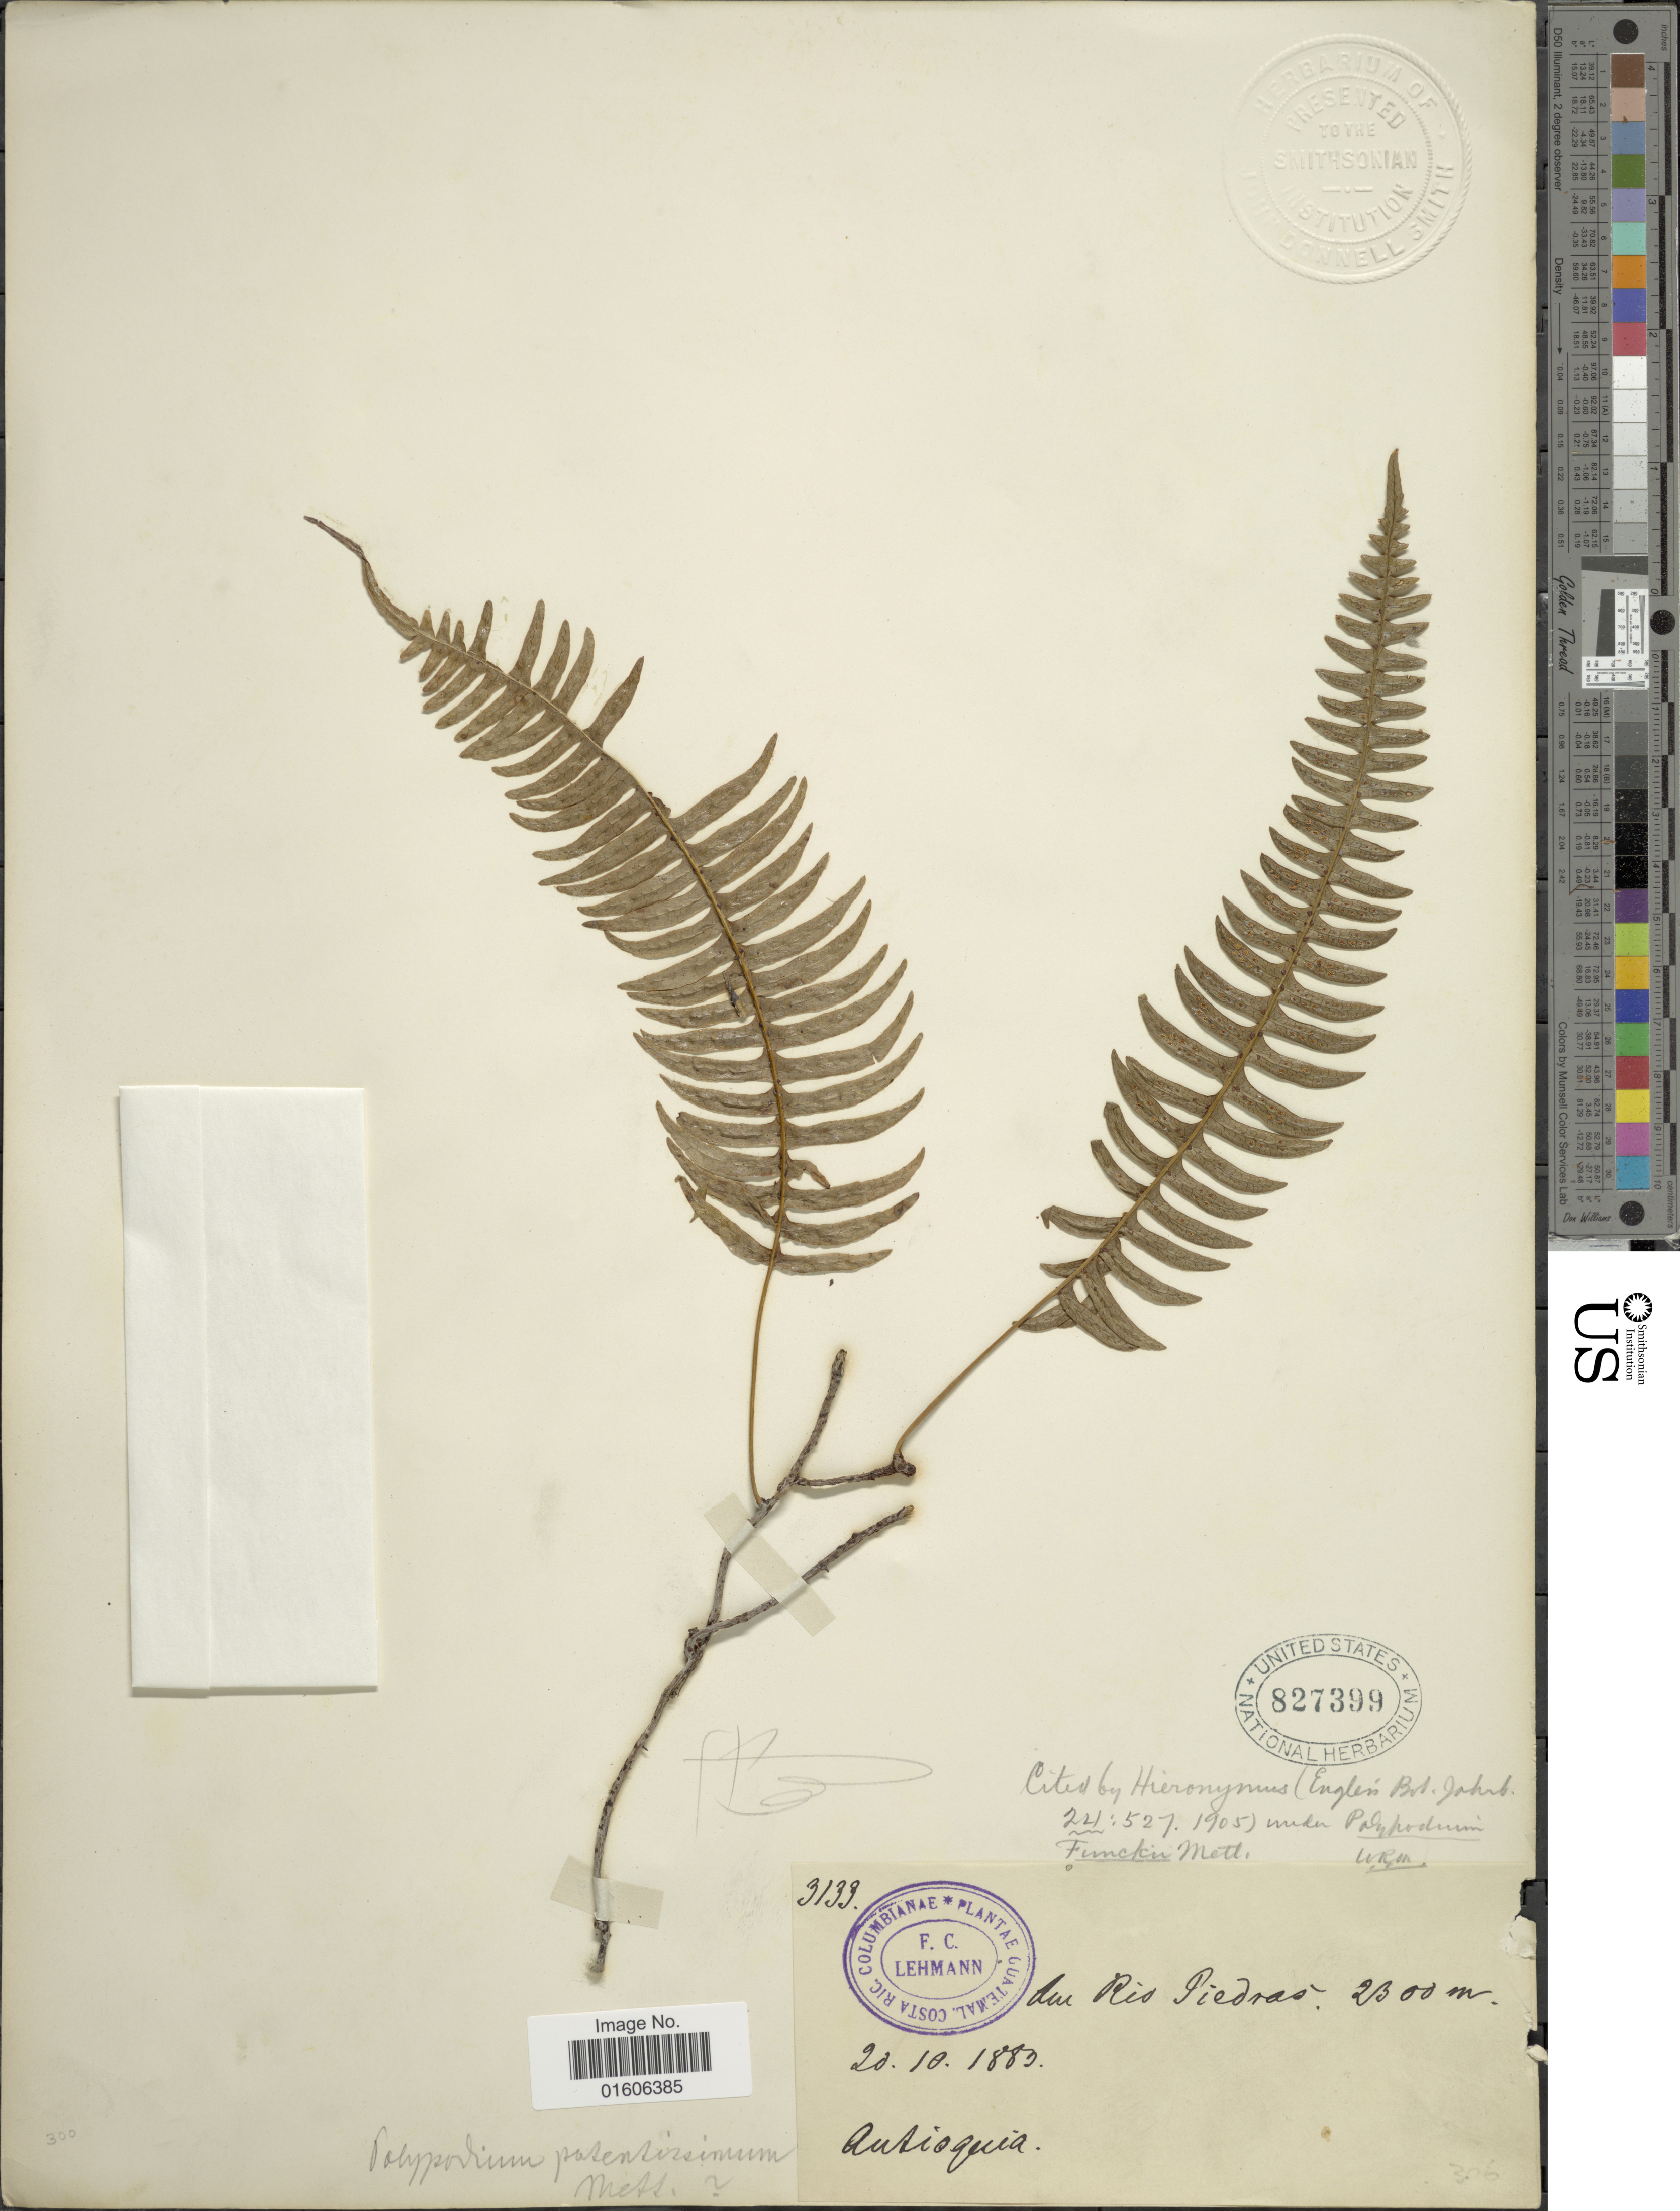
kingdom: Plantae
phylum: Tracheophyta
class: Polypodiopsida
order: Polypodiales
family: Polypodiaceae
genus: Serpocaulon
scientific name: Serpocaulon funckii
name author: (Mett.) A.R. Sm.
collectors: F. C. Lehmann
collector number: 3133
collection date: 1883-10-20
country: Colombia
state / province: Antioquia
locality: Am Rio Piedras.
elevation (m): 2300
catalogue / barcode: US 827399